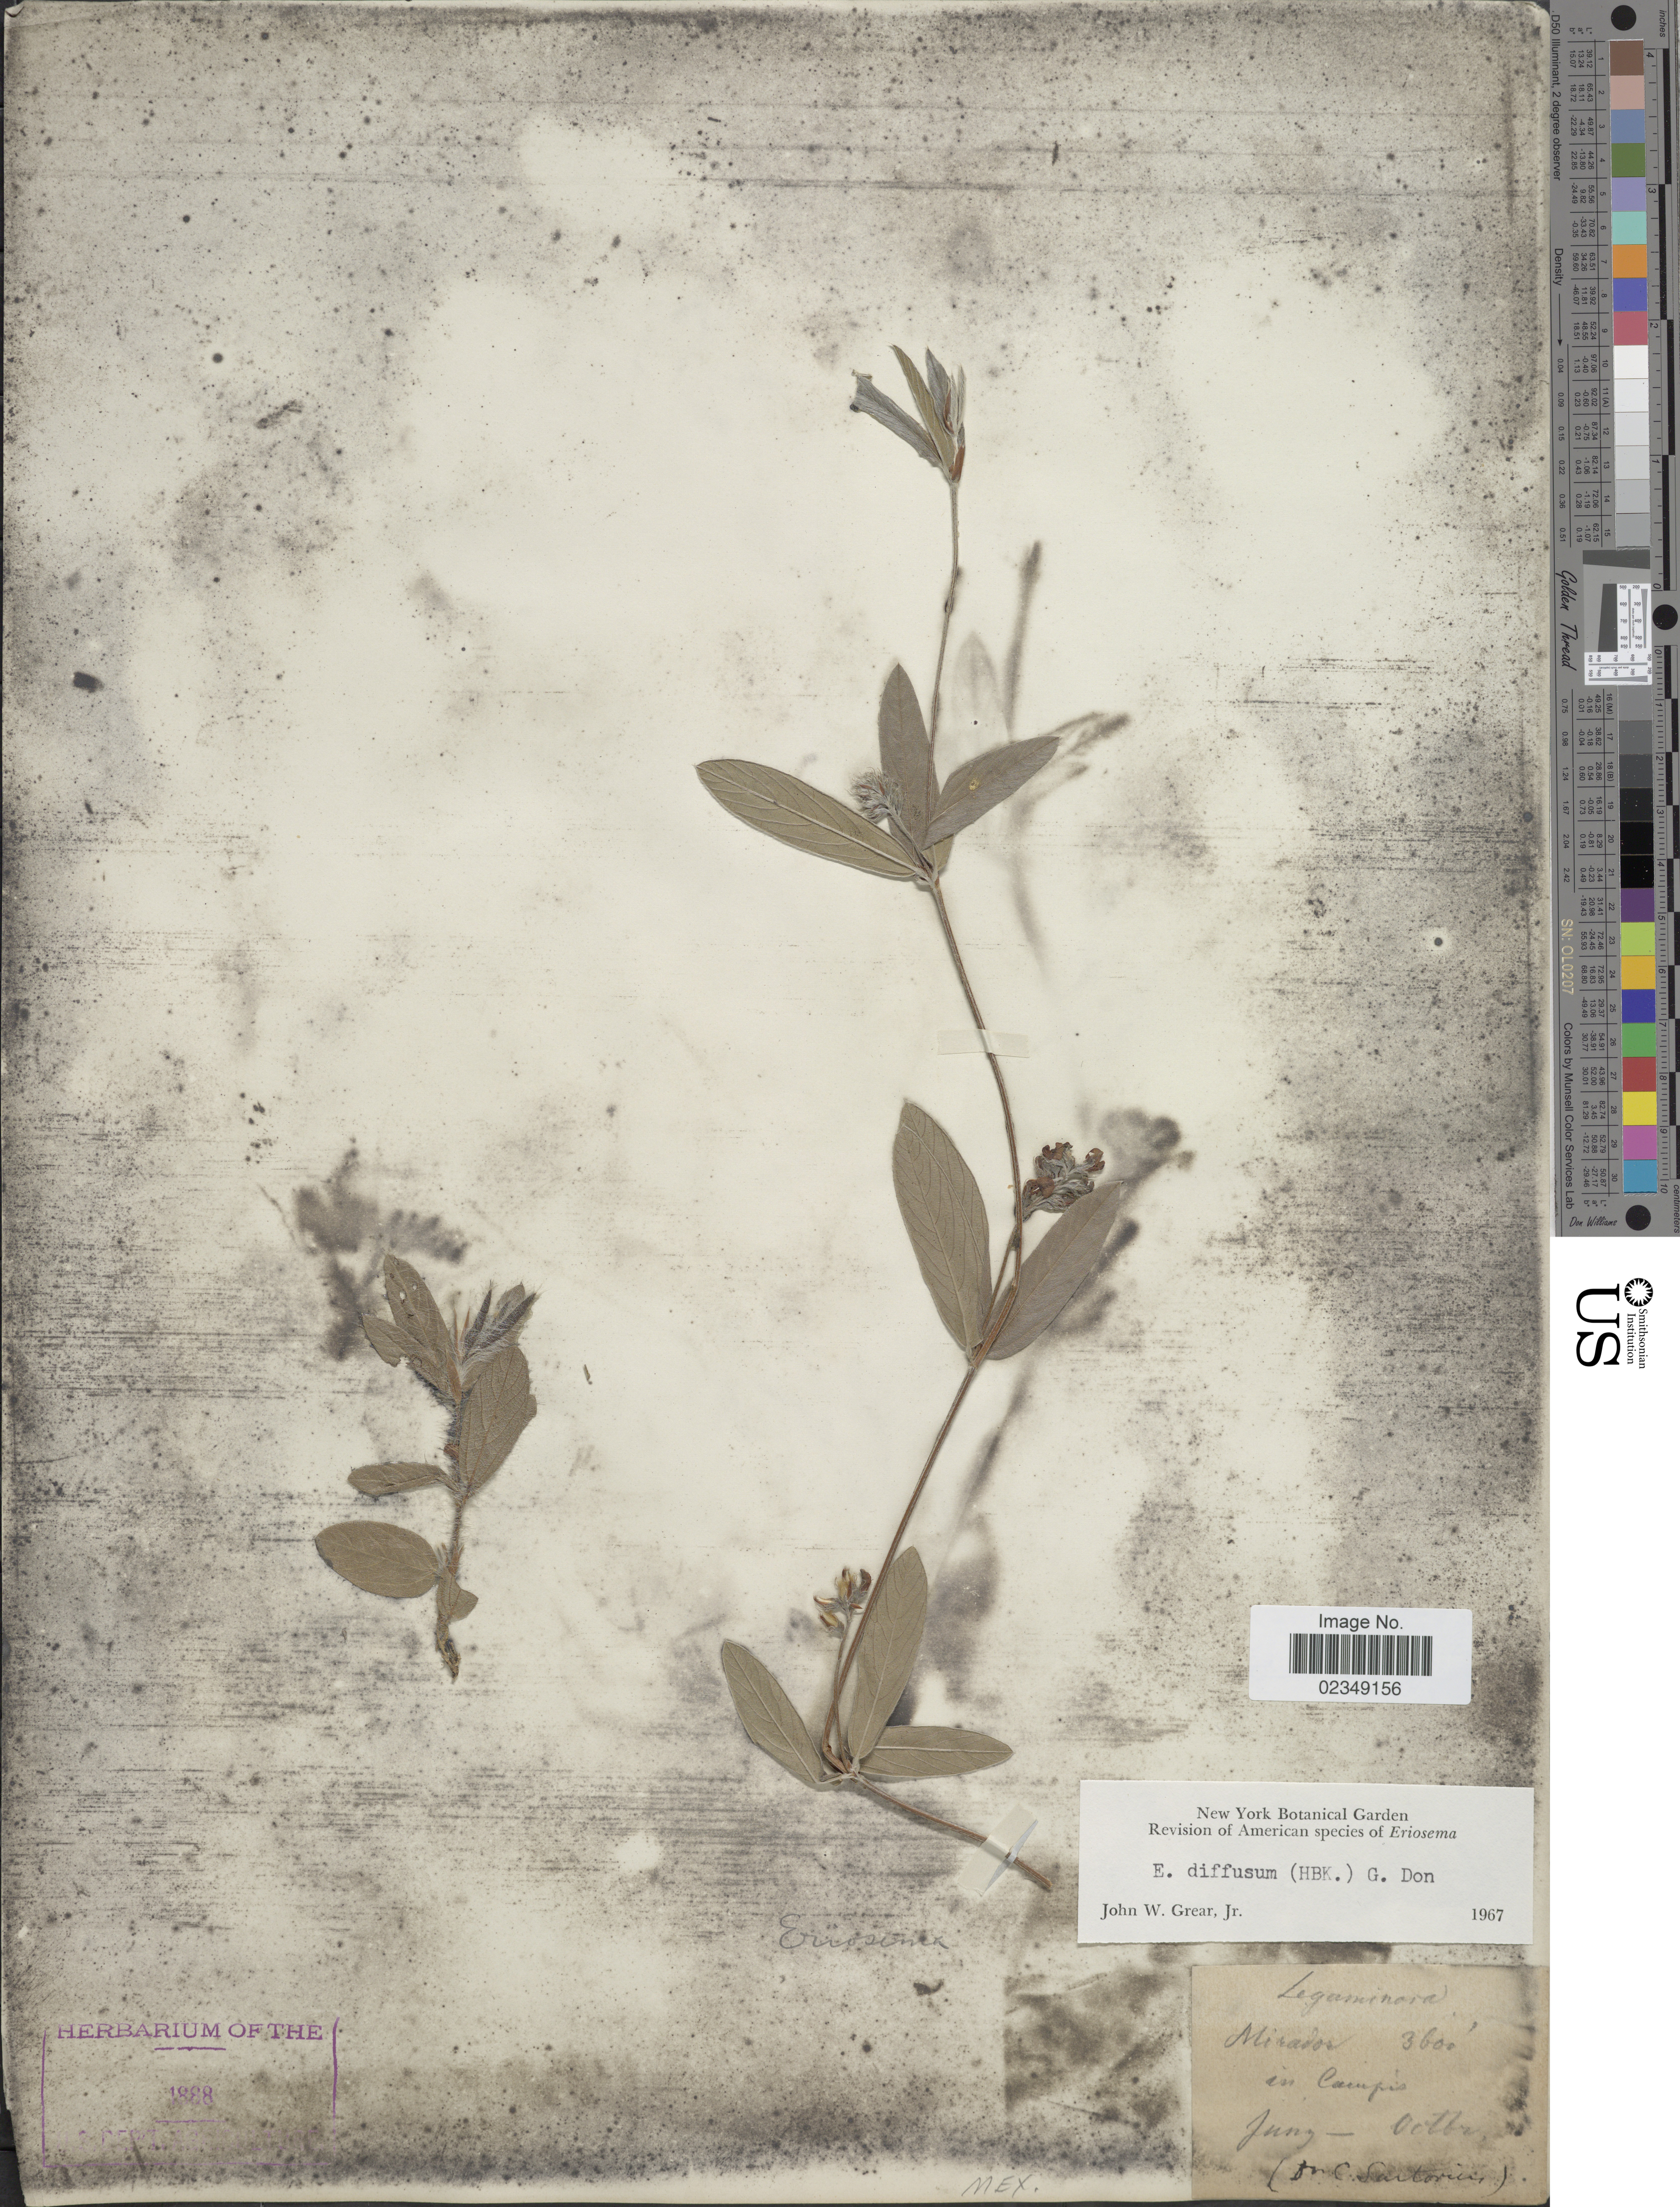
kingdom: Plantae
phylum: Tracheophyta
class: Magnoliopsida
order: Fabales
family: Fabaceae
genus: Eriosema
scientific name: Eriosema diffusum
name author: (Kunth) G. Don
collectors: C. Sartorius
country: Mexico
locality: Mirador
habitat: in campis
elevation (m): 1097